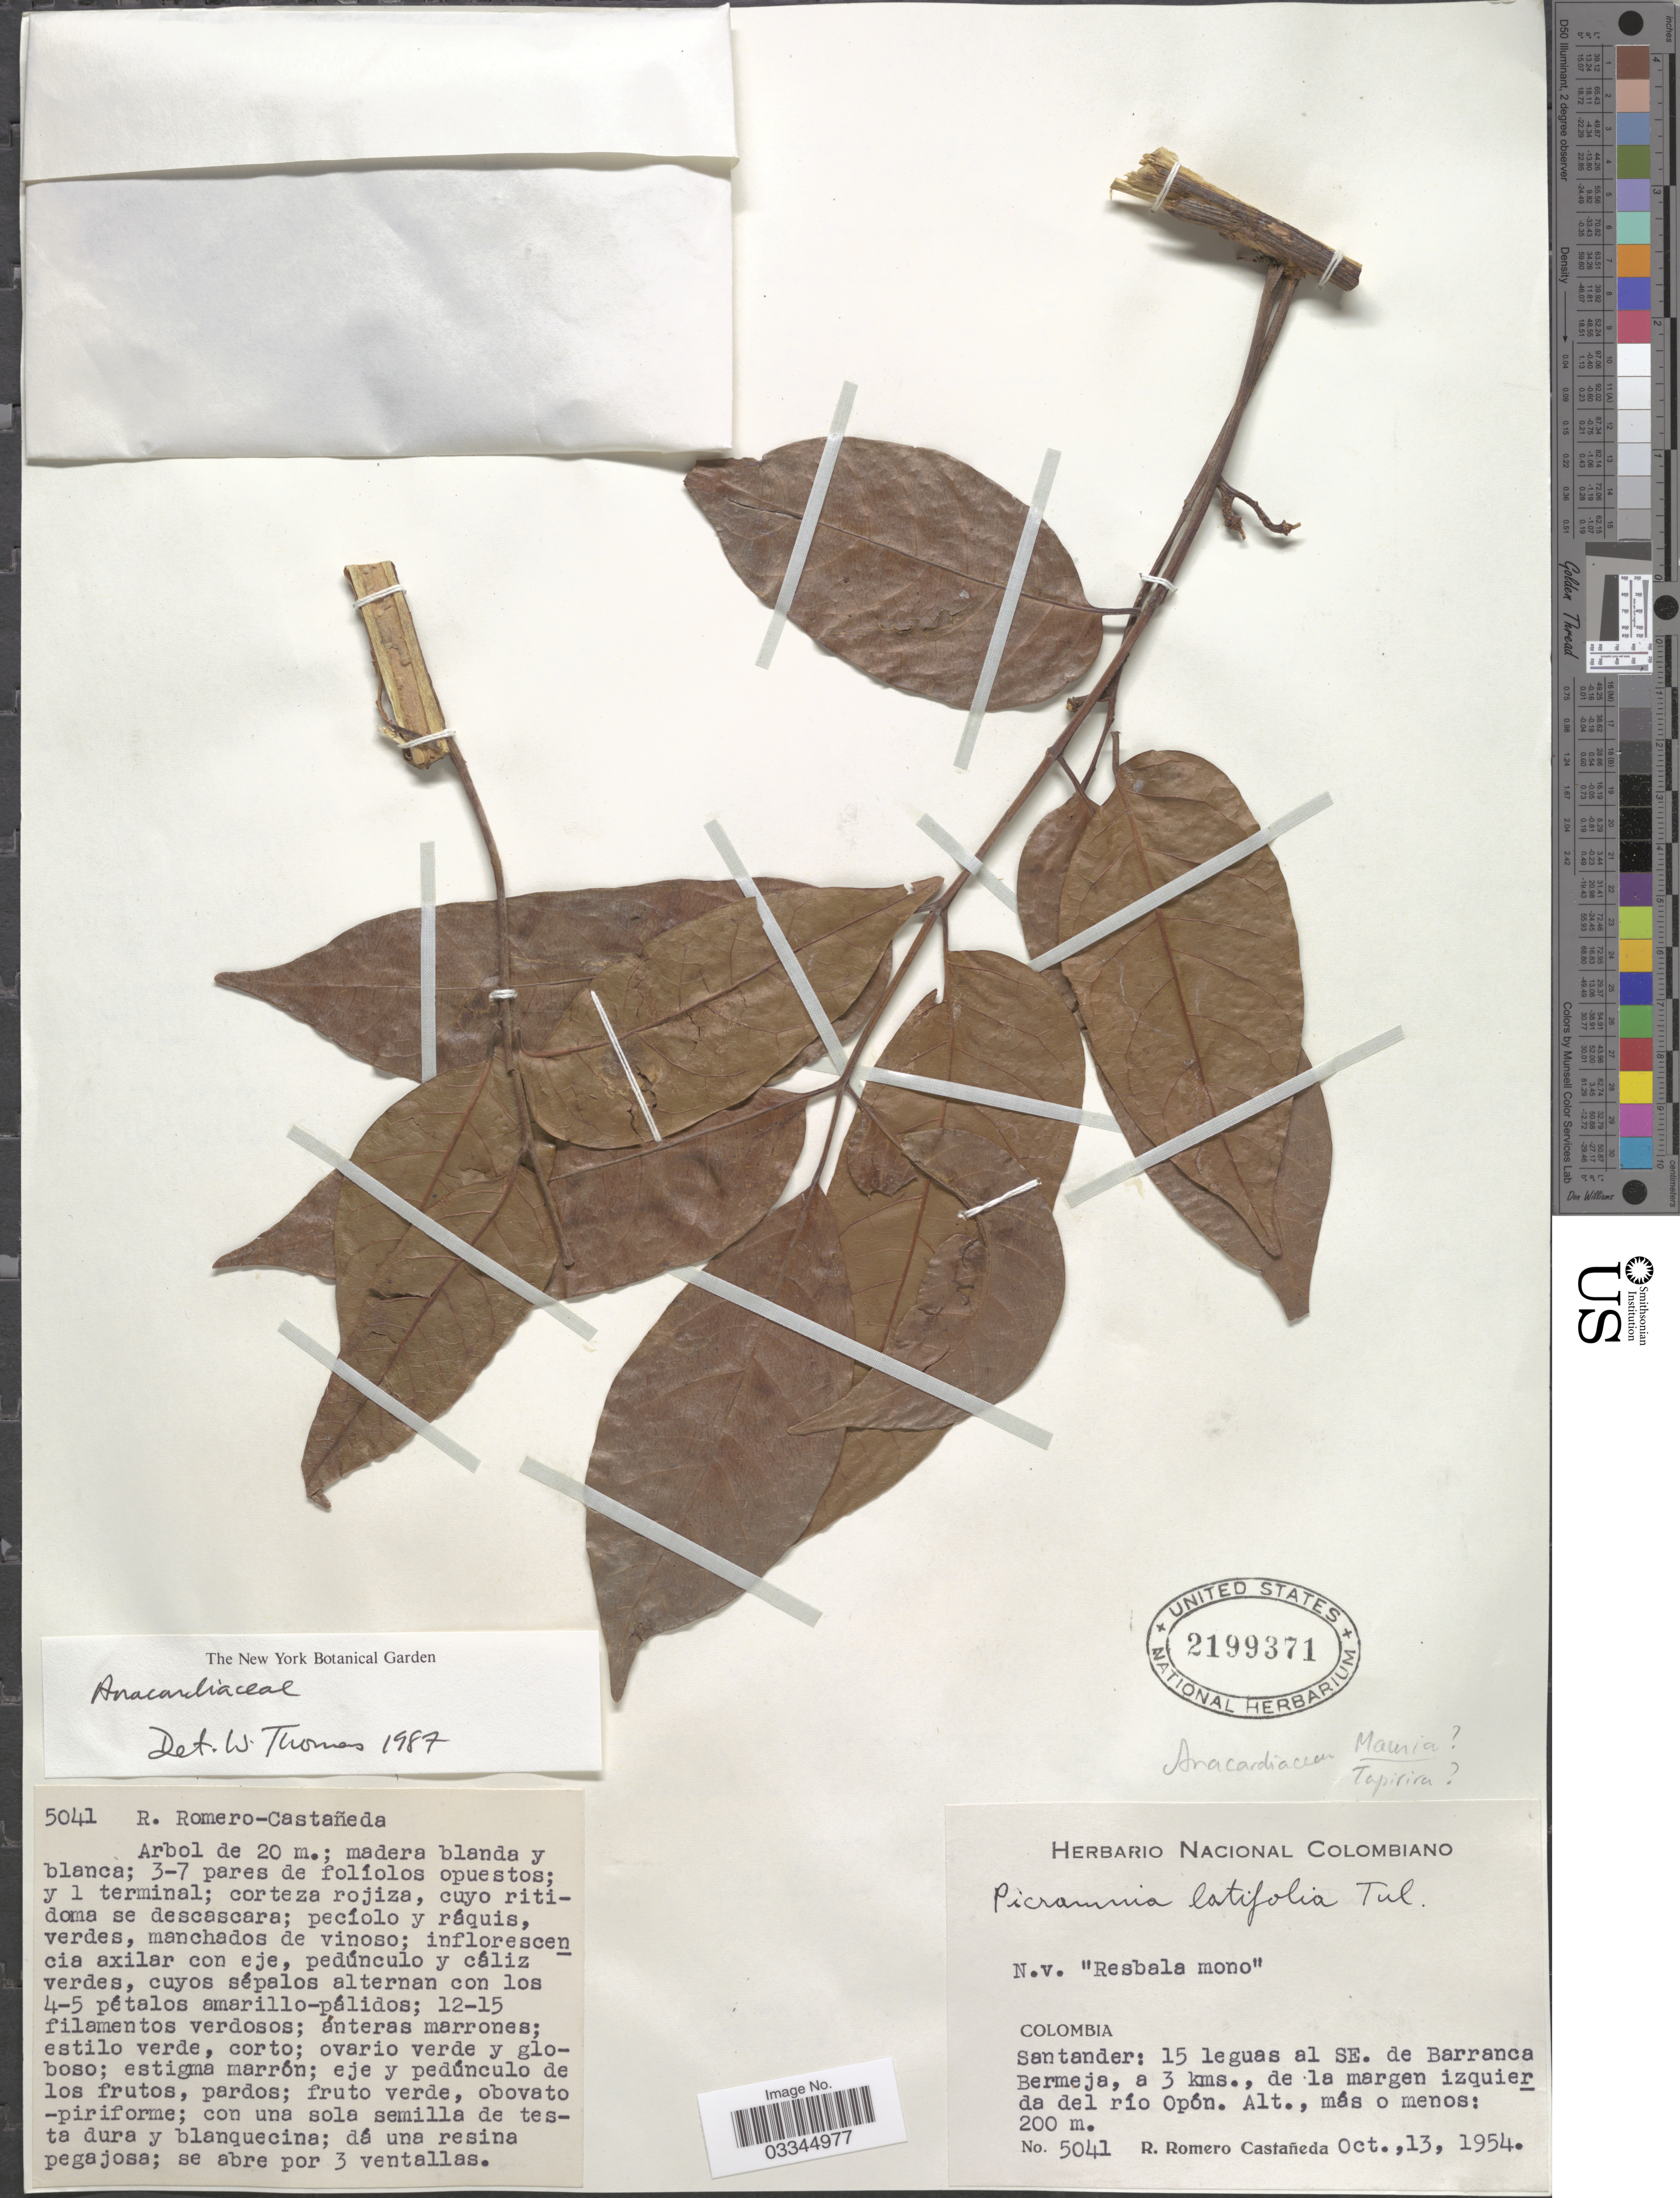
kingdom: Plantae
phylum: Tracheophyta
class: Magnoliopsida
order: Sapindales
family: Anacardiaceae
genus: Mauria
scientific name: Mauria sp.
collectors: R. Romero Castañeda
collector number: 5041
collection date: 1954-10-13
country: Colombia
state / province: Santander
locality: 15 leguas al SE. de Barranca Bermeja, a 3 kms., de la margen izquierda del río Opón.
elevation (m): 200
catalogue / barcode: US 2199371